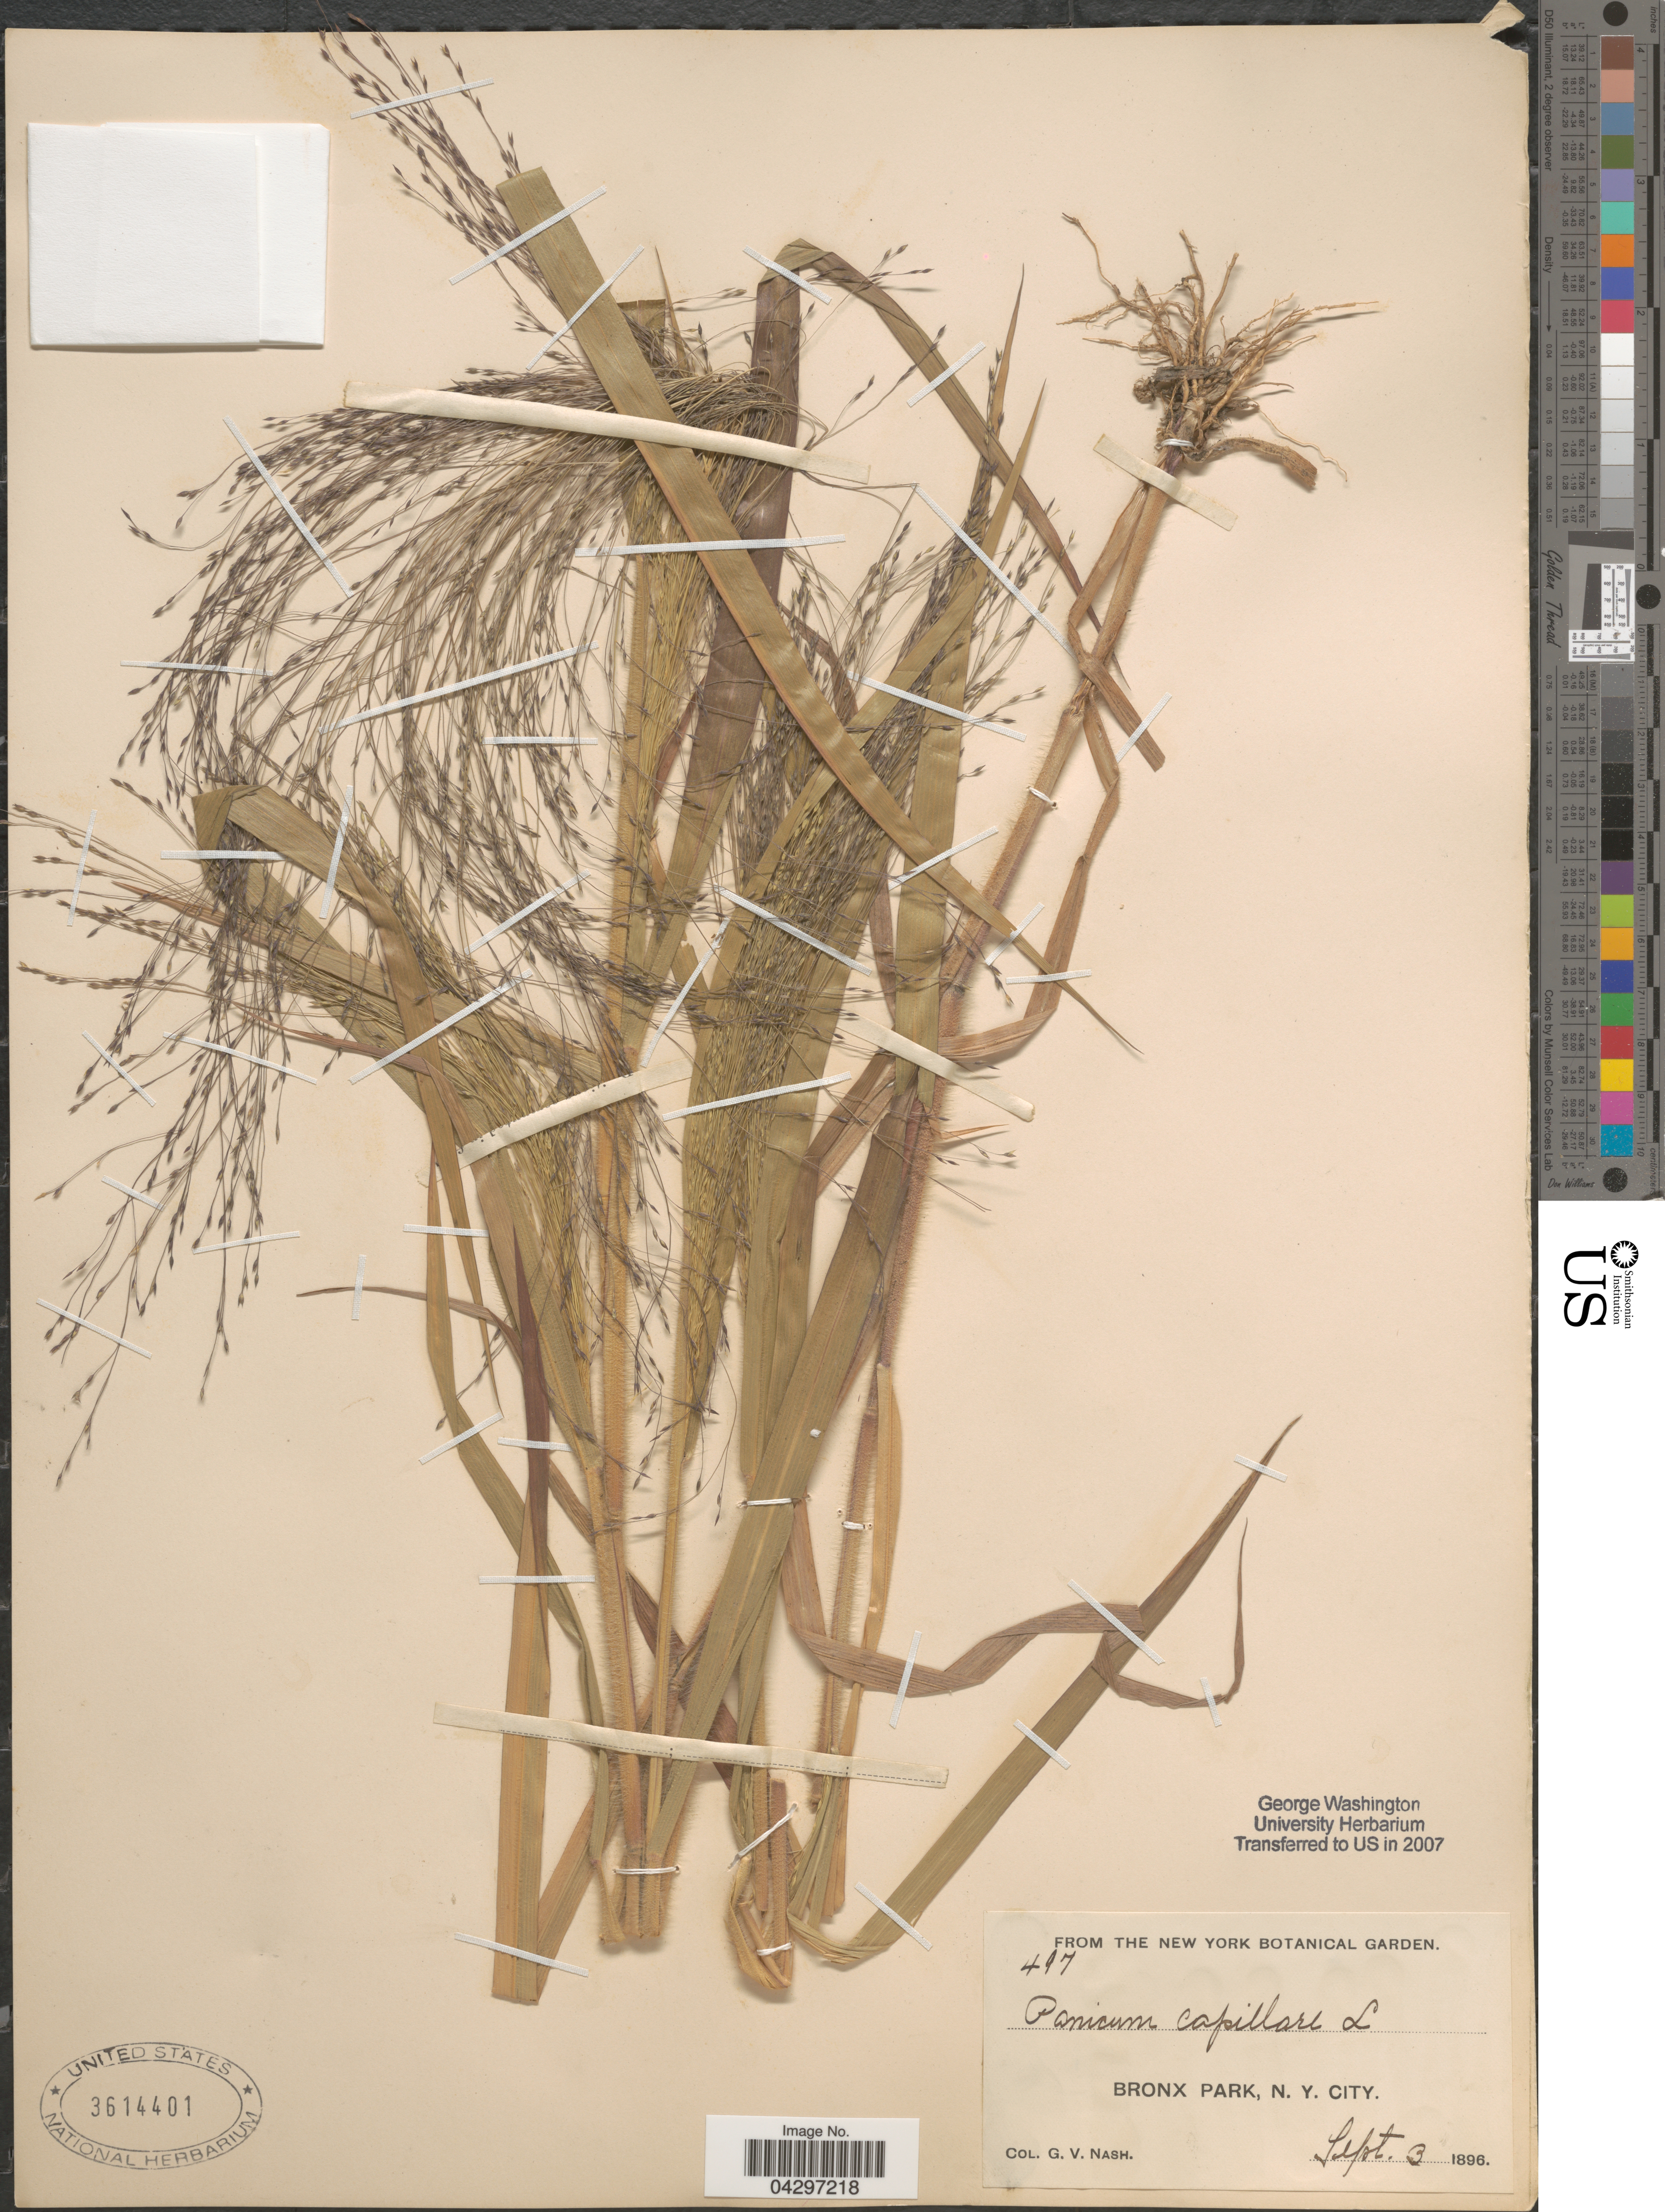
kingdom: Plantae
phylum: Tracheophyta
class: Liliopsida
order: Poales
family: Poaceae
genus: Panicum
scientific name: Panicum capillare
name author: L.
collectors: G. V. Nash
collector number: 497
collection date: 1896-09-03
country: United States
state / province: New York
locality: Bronx Park, N. Y. City.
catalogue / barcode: US 3614401